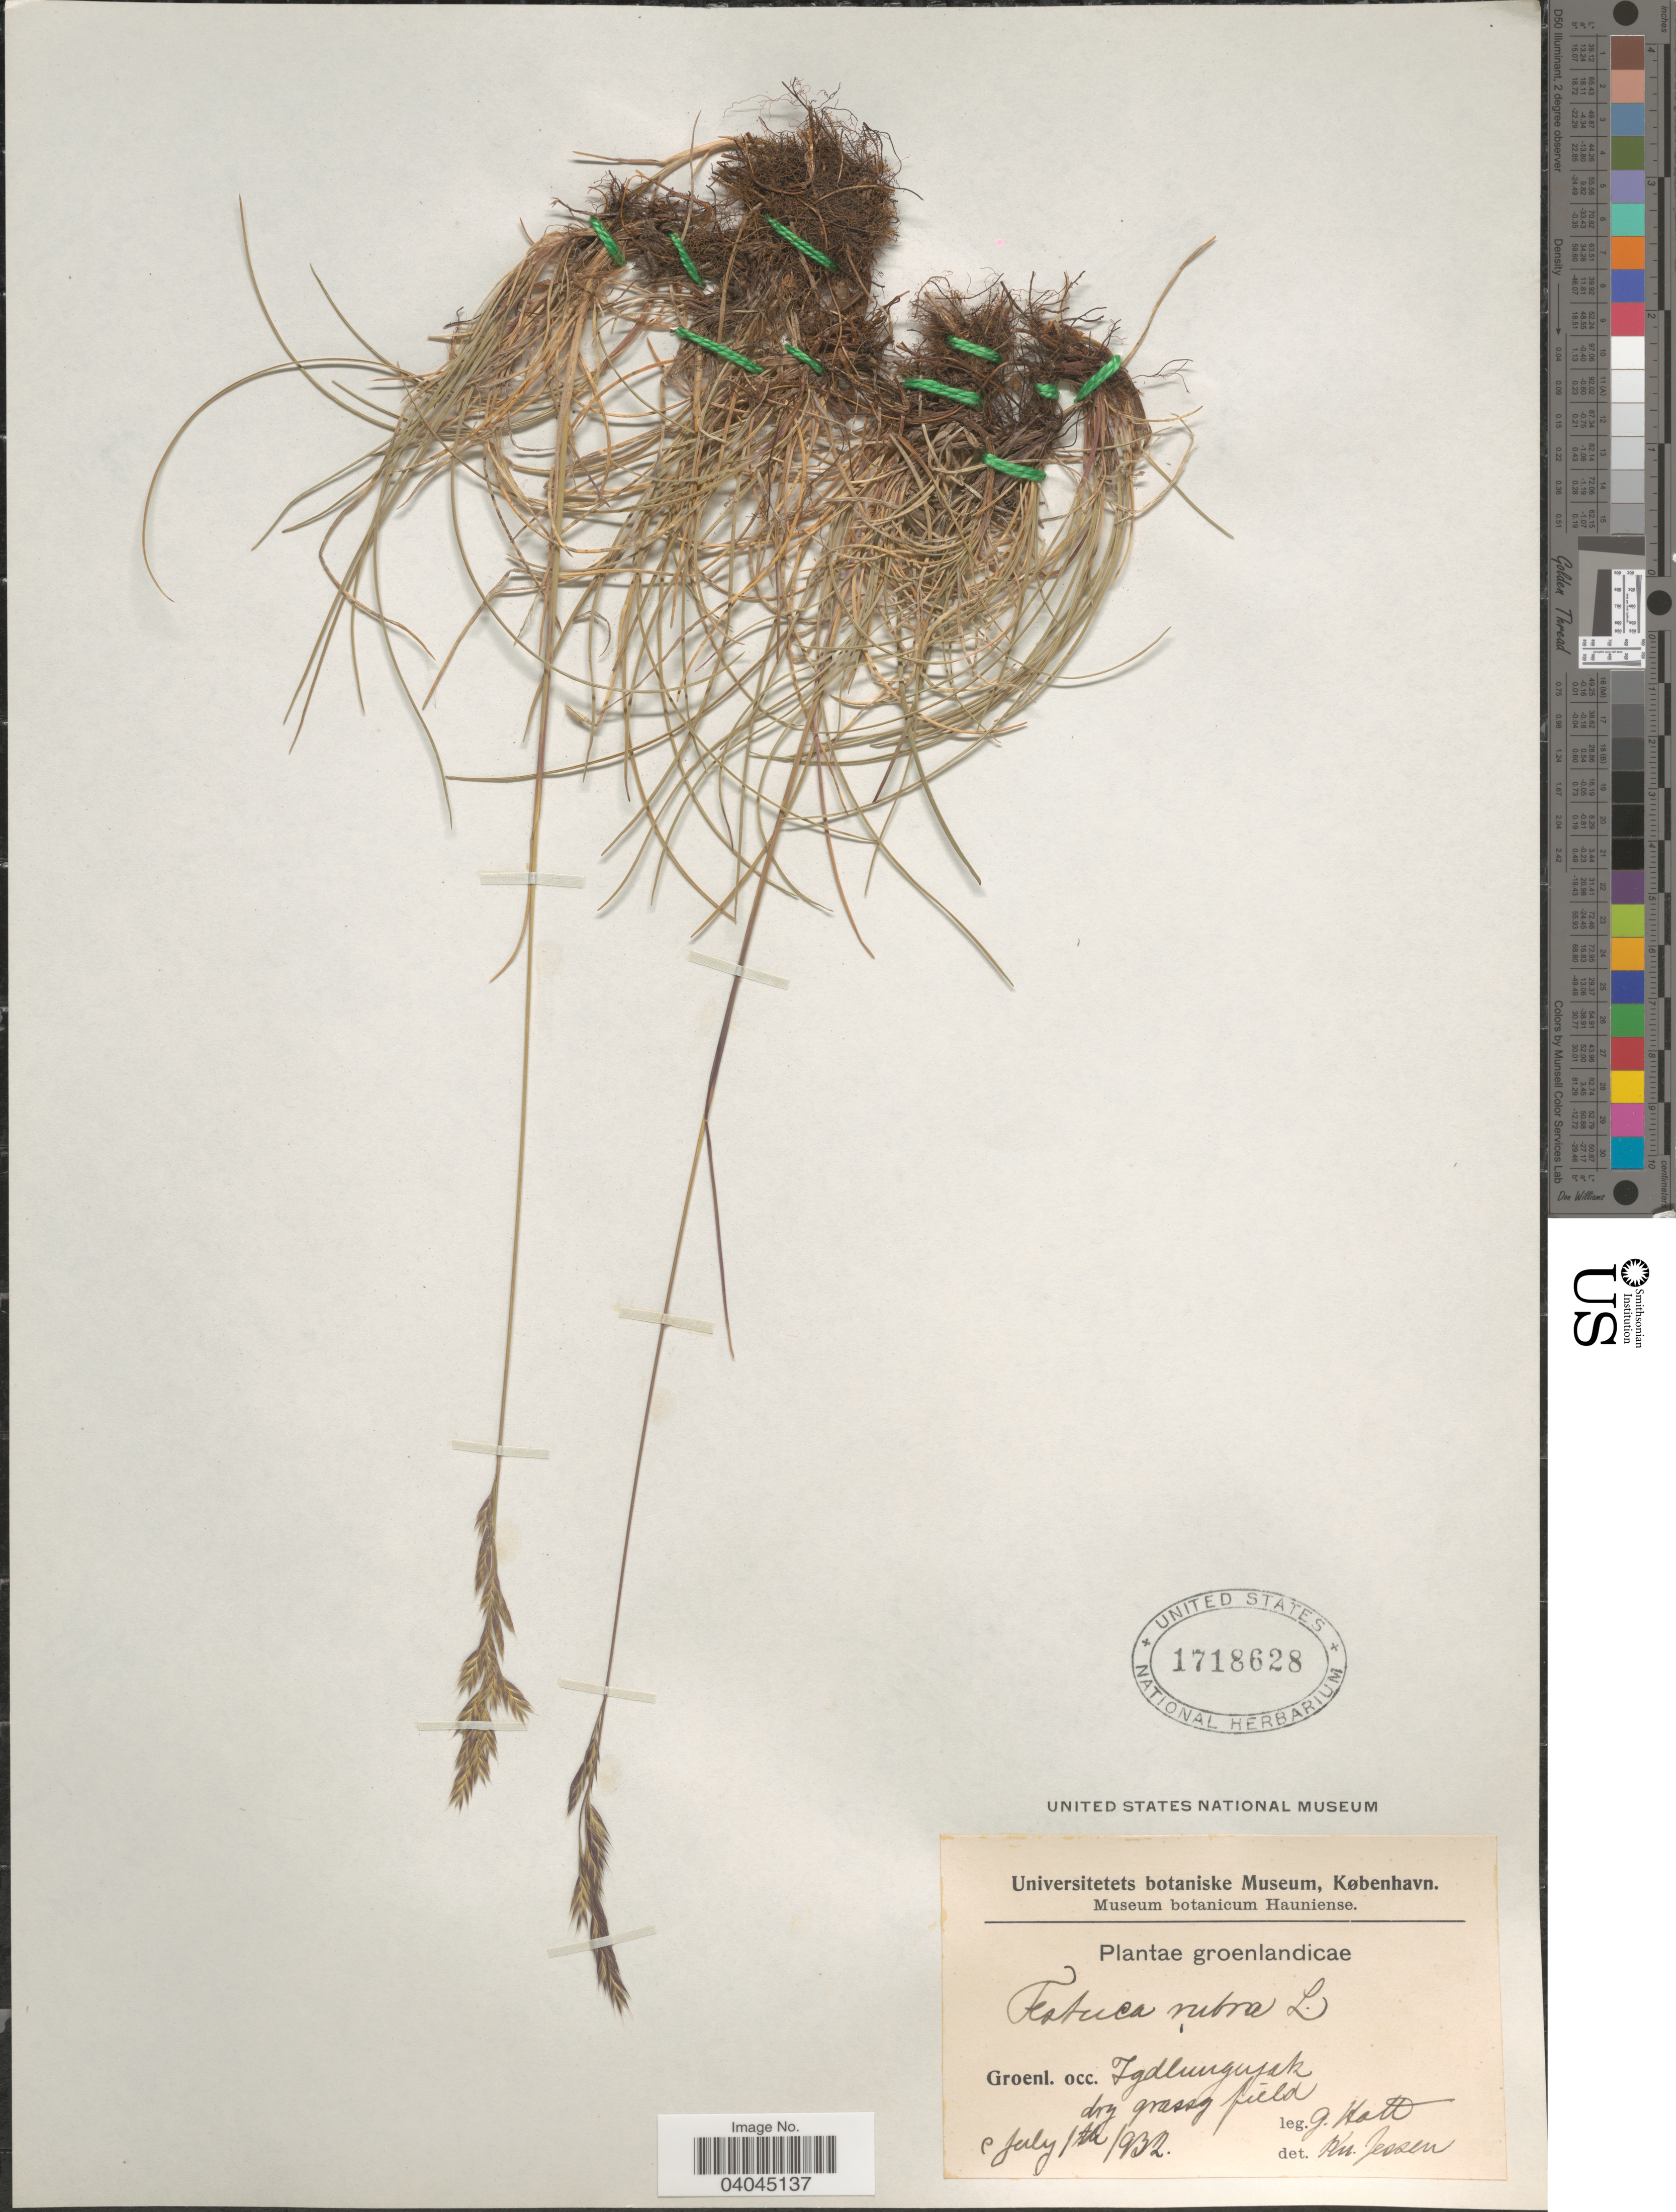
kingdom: Plantae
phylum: Tracheophyta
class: Liliopsida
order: Poales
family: Poaceae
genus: Festuca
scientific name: Festuca rubra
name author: L.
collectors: G. Hatt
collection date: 1932-07-01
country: Greenland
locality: Groenlandicae. Groenl. occ. Igdlungujak.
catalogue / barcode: US 1718628